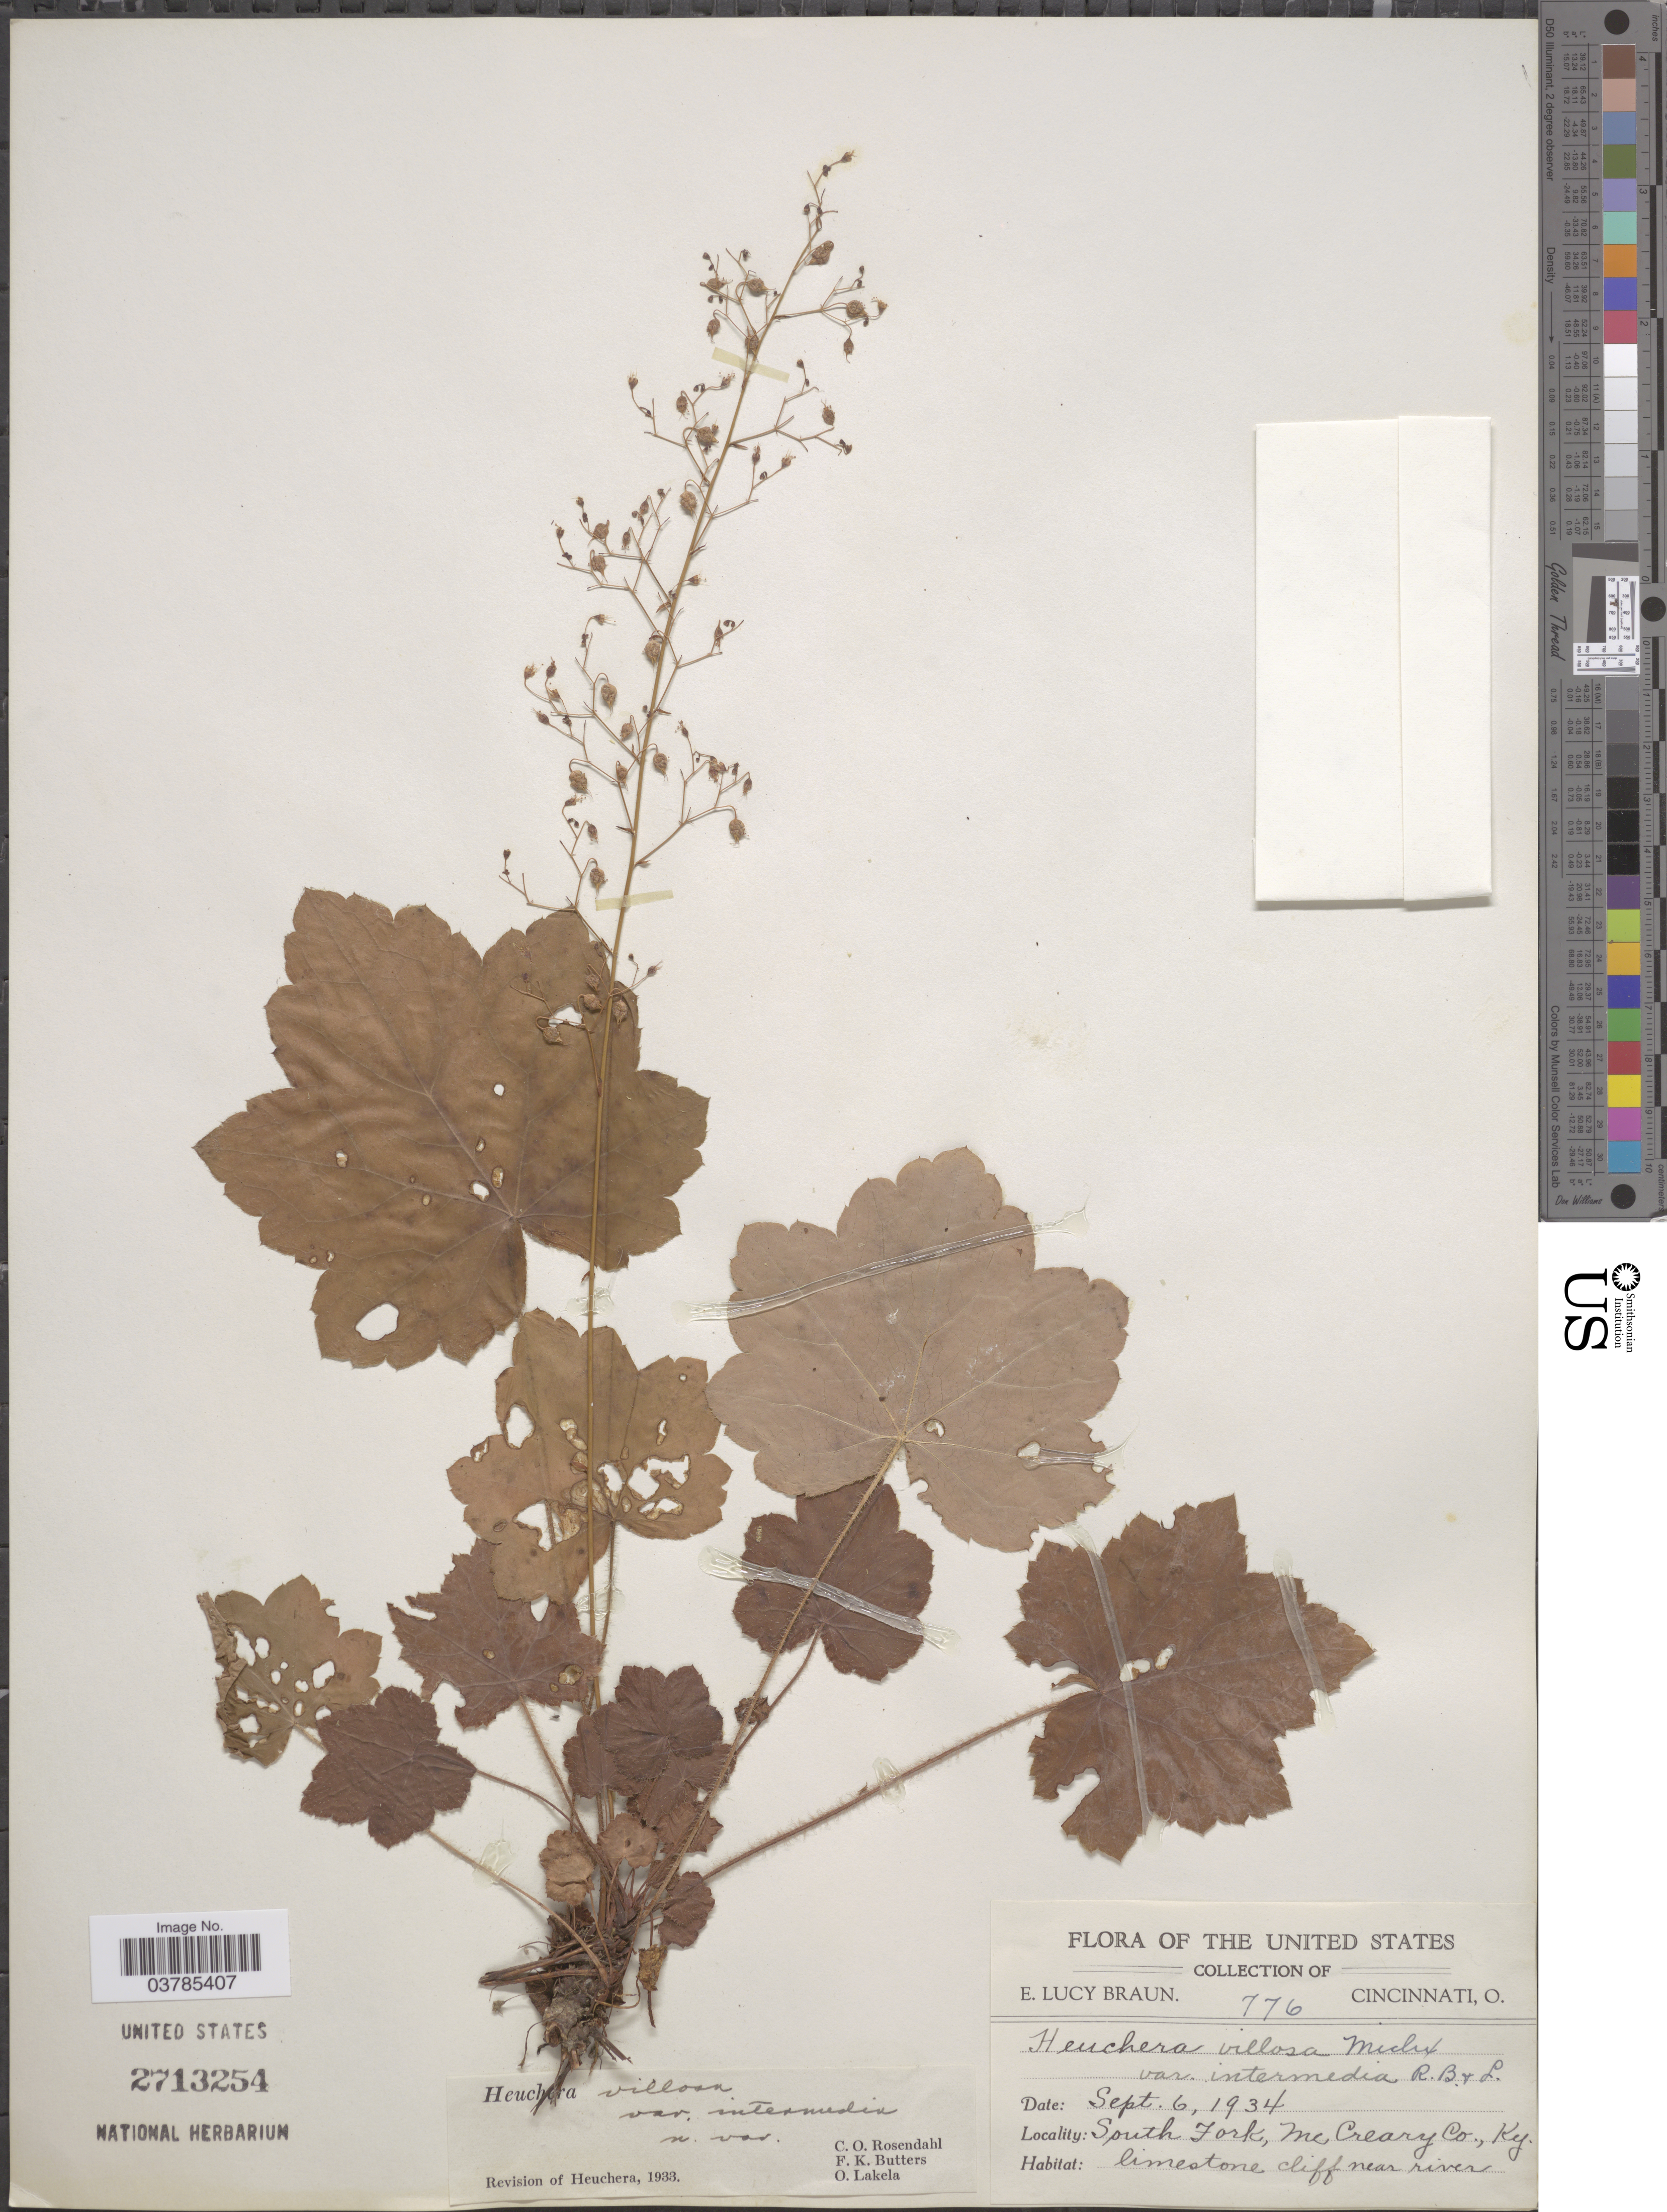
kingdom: Plantae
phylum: Tracheophyta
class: Magnoliopsida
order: Saxifragales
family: Saxifragaceae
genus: Heuchera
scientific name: Heuchera villosa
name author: Michx.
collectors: E. L. Braun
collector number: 776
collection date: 1934-09-06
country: United States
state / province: Kentucky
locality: South Fork, McCreary Co.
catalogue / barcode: US 2713254